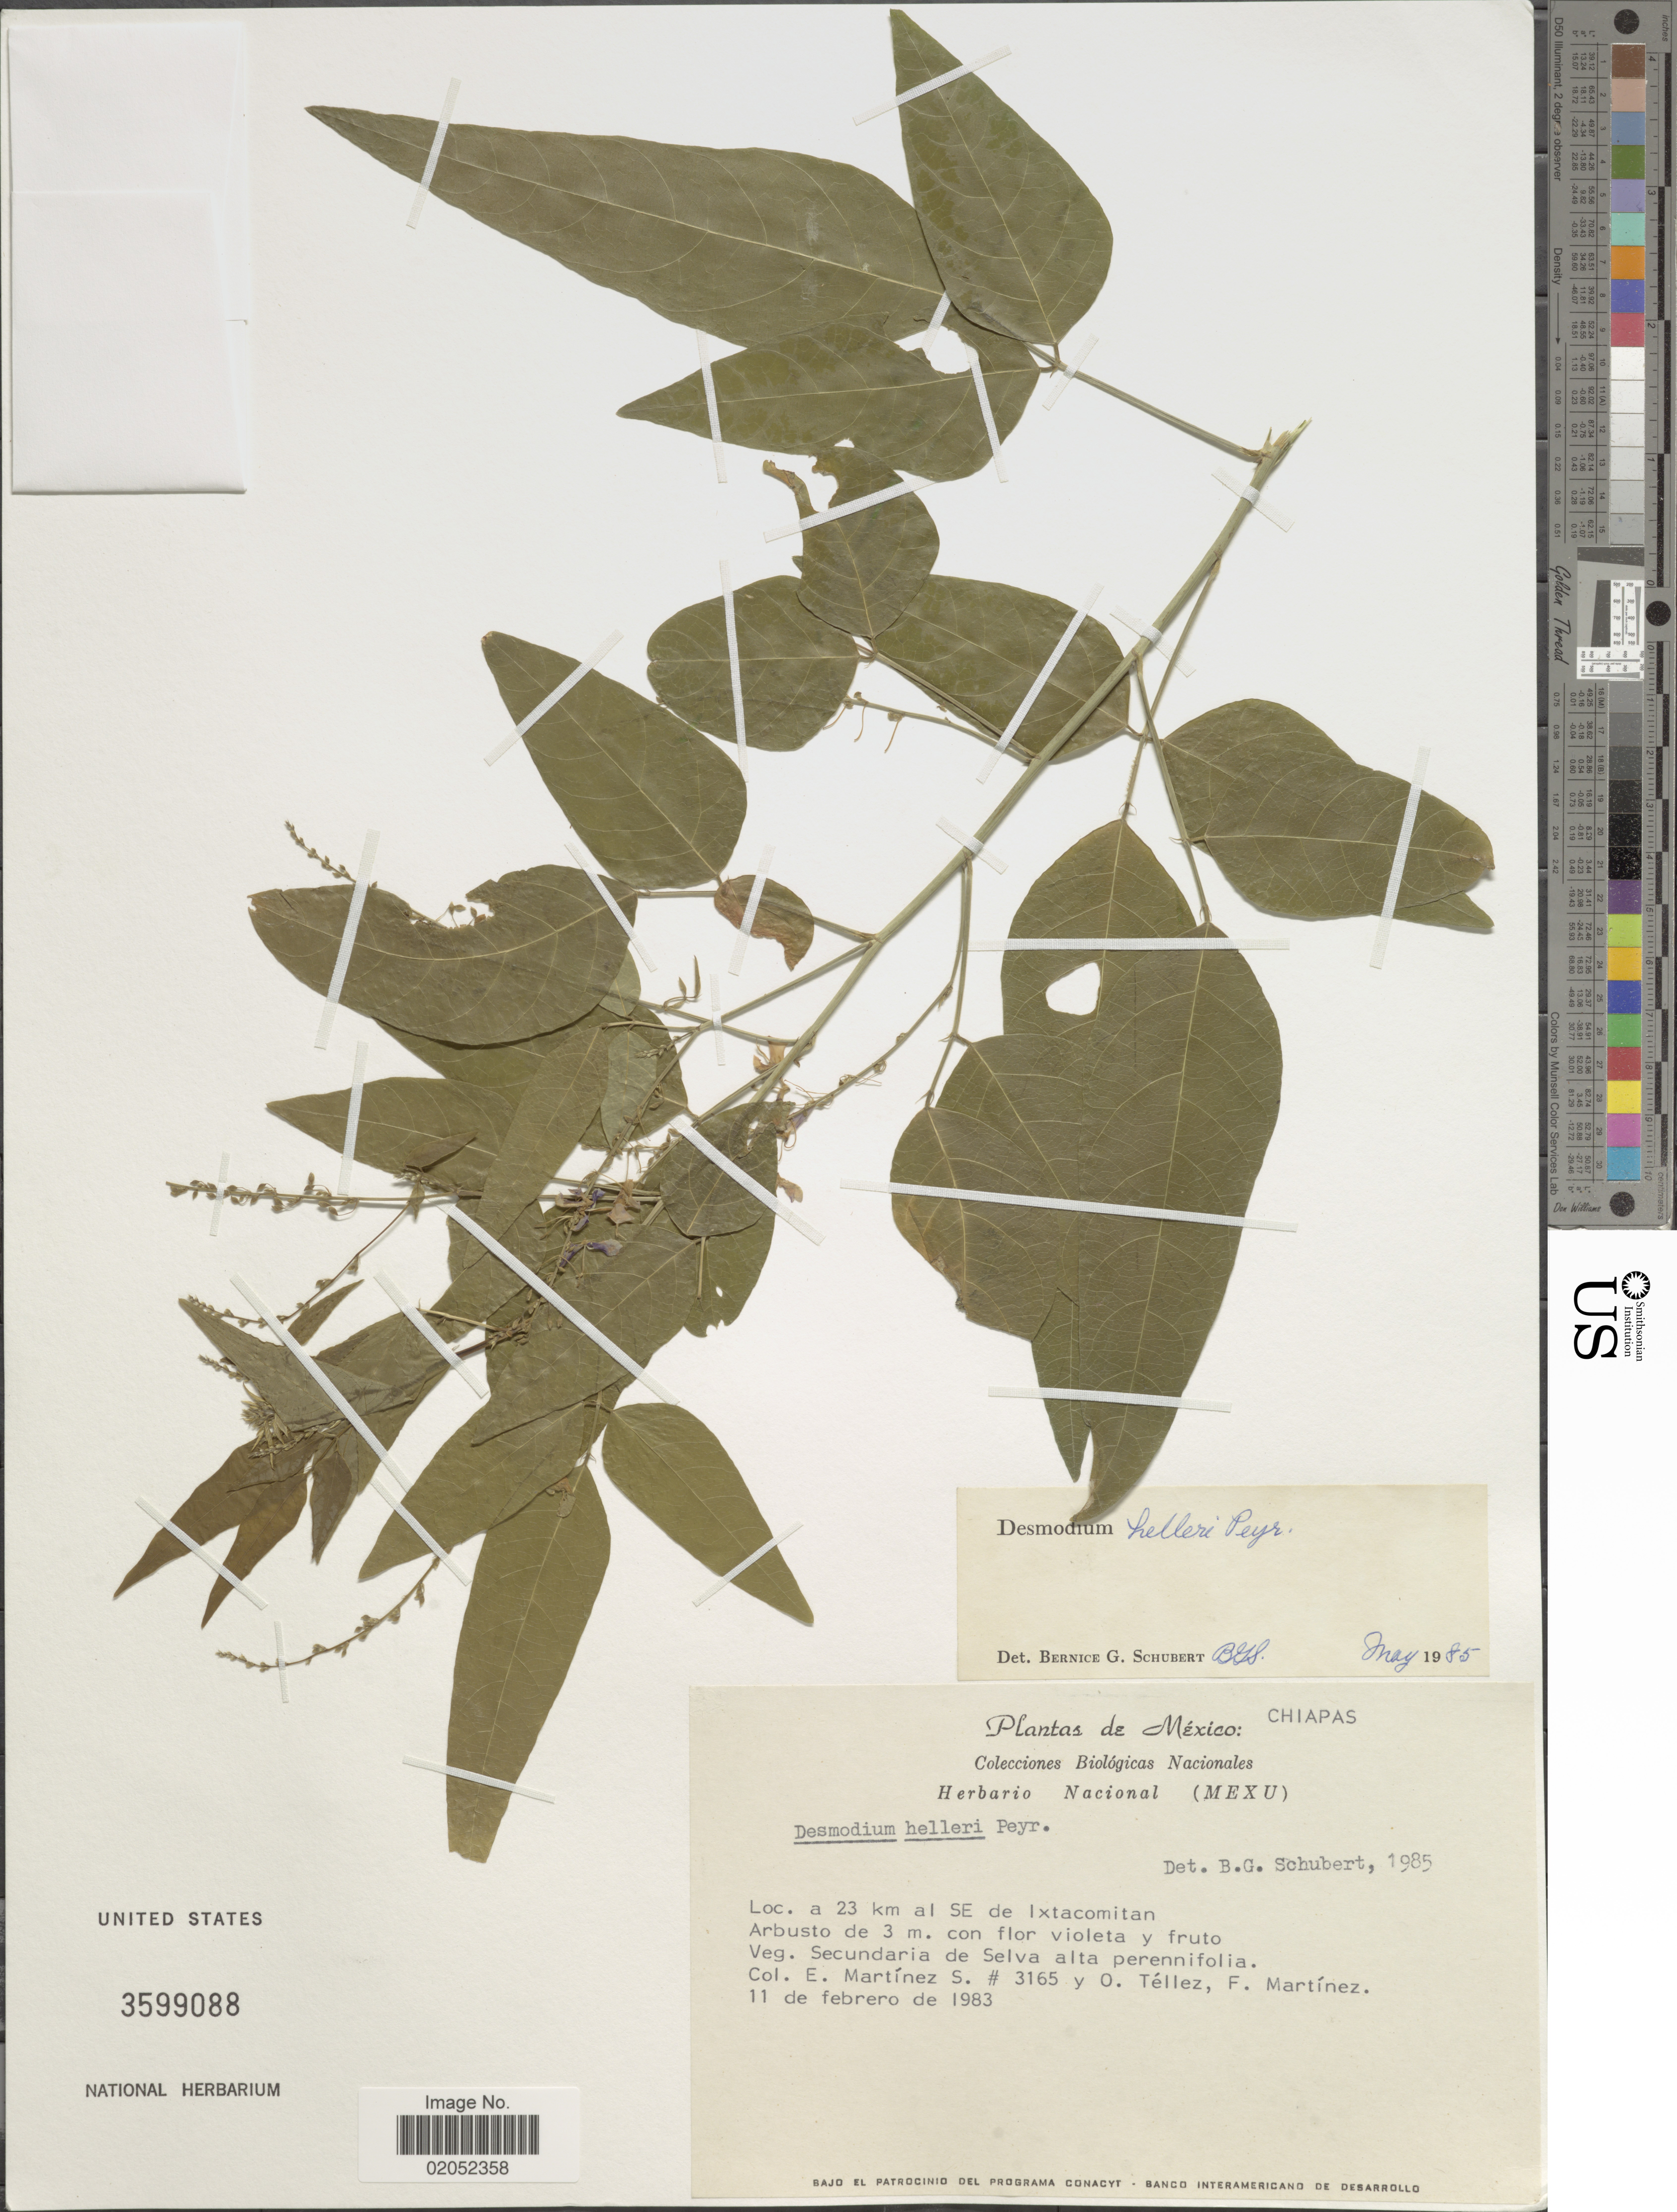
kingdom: Plantae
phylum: Tracheophyta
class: Magnoliopsida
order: Fabales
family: Fabaceae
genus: Desmodium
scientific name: Desmodium helleri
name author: Peyr.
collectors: E. M. Martínez S., O. Tellez & F. Martínez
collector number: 3165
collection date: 1983-02-11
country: Mexico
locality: A 23 km al SE de Ixtacomitlan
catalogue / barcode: US 3599088